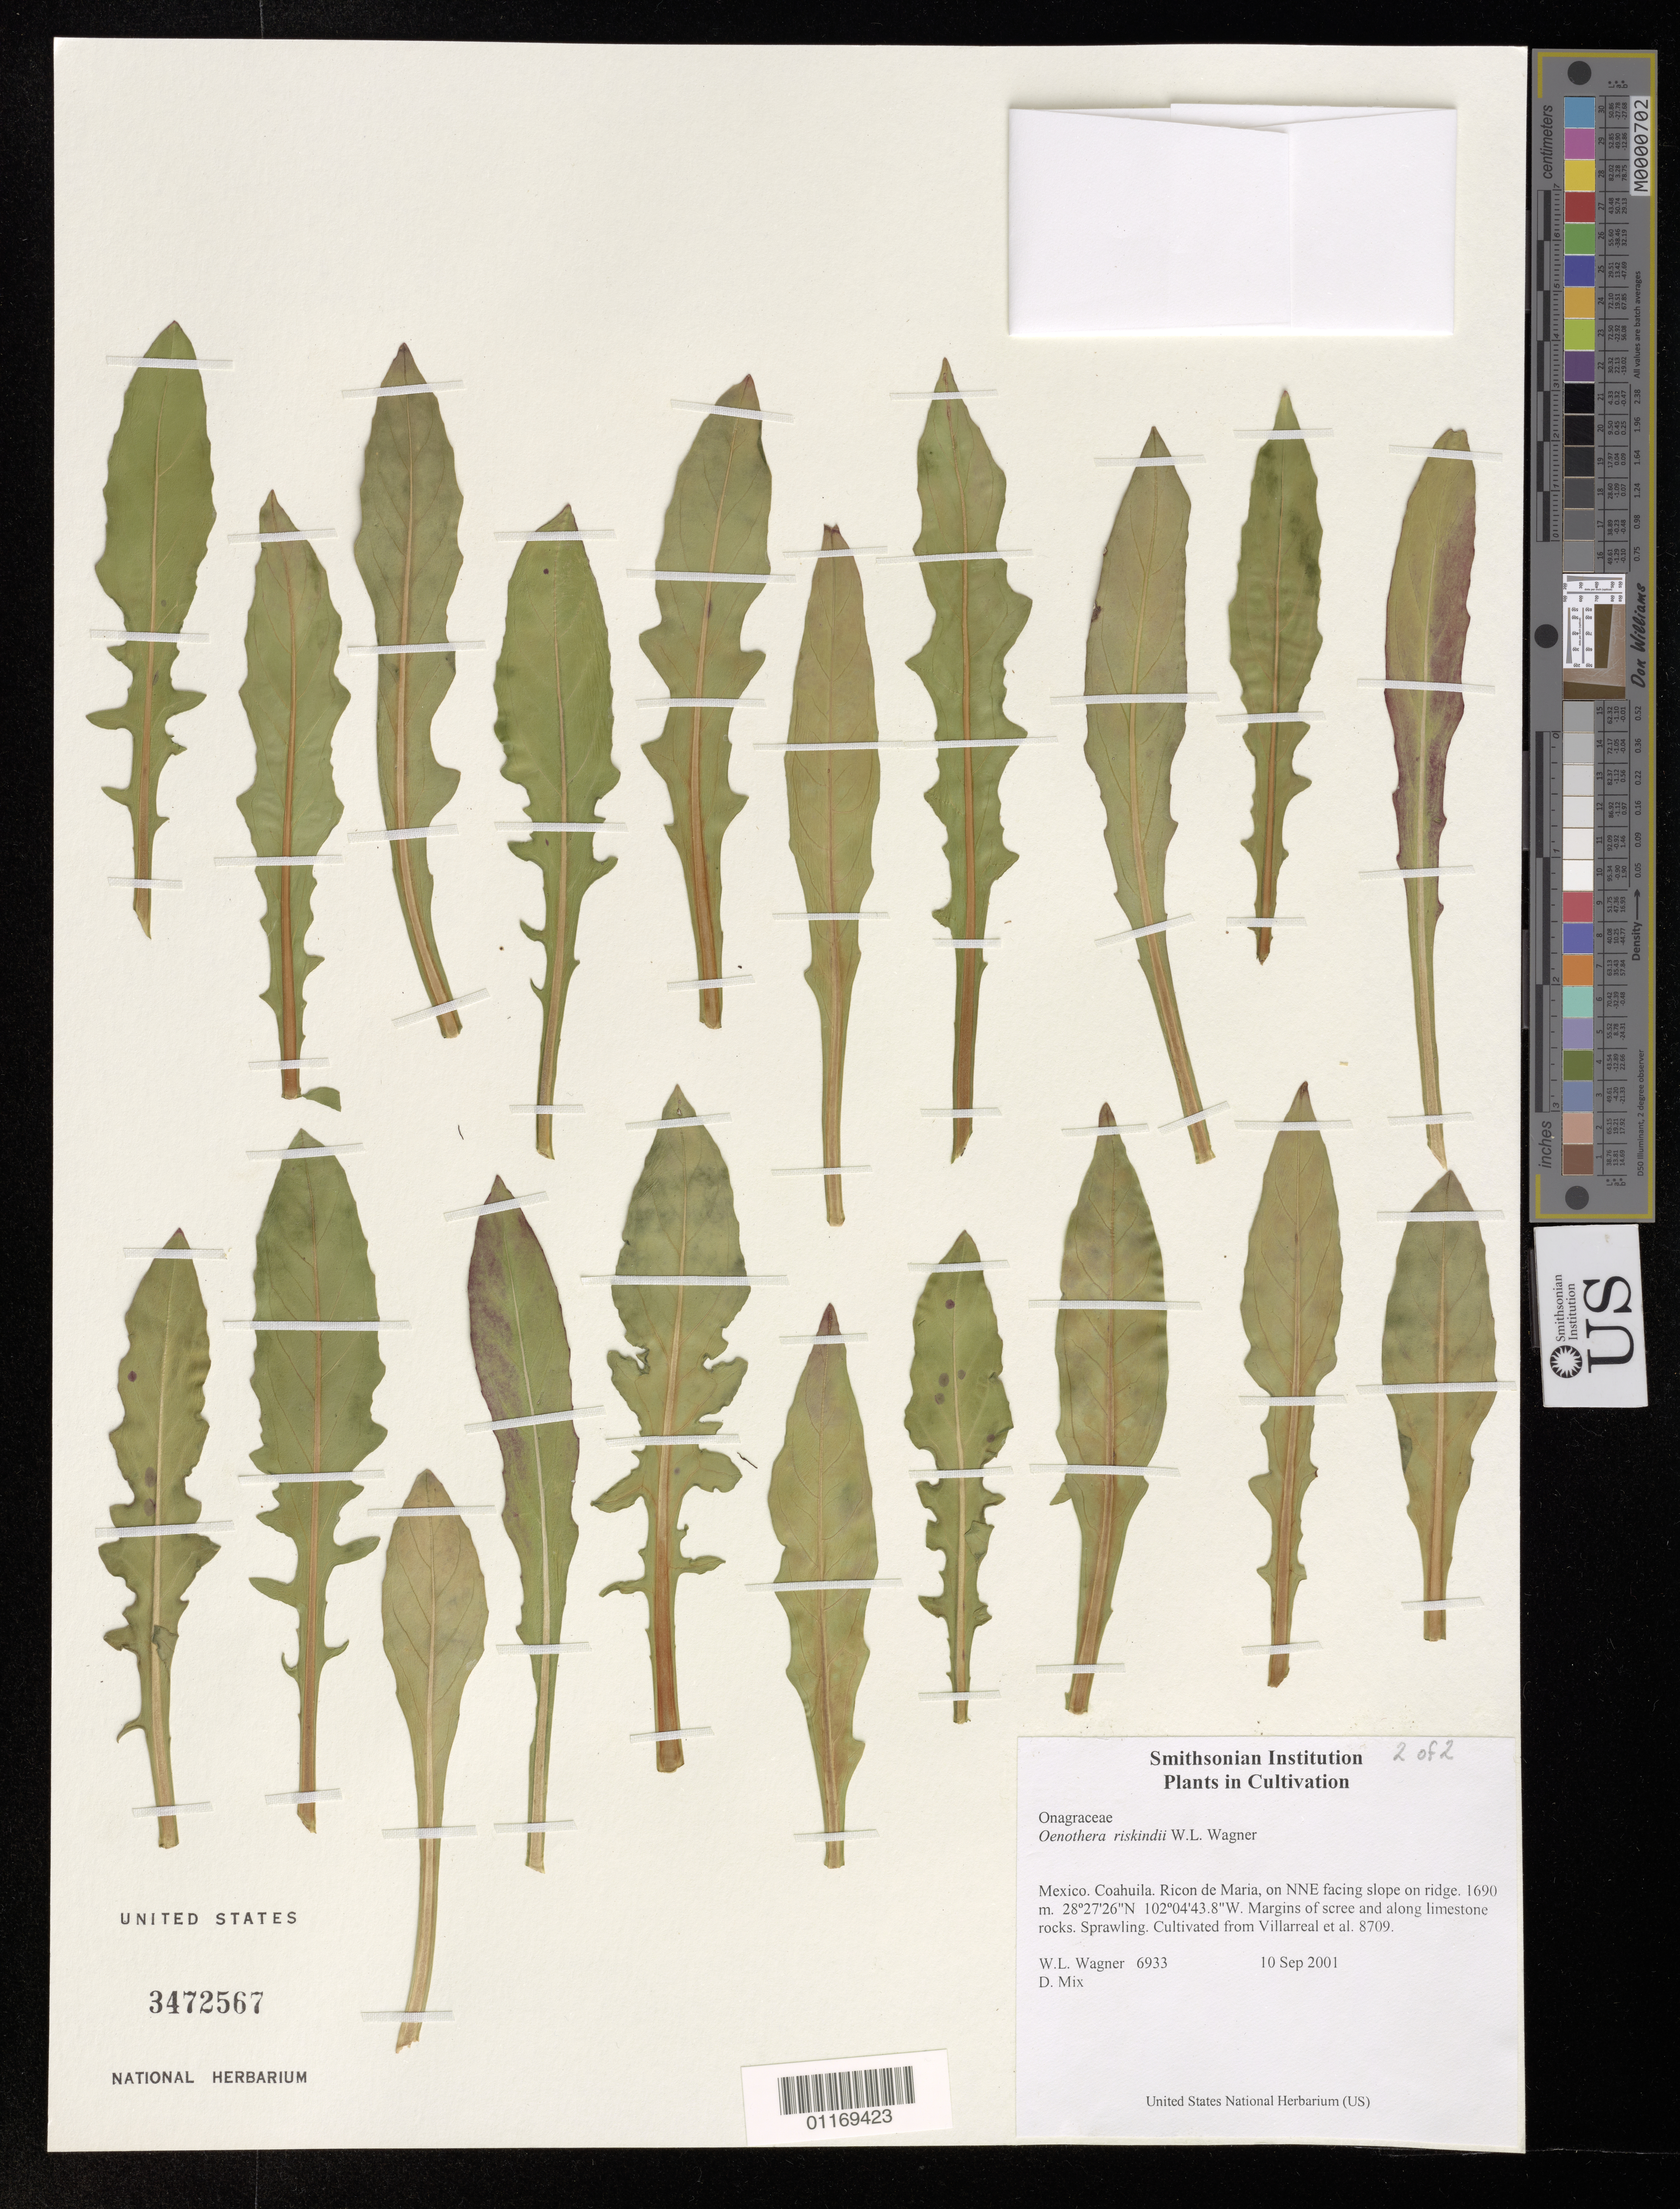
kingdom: Plantae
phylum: Tracheophyta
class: Magnoliopsida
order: Myrtales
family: Onagraceae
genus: Oenothera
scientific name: Oenothera riskindii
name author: W.L. Wagner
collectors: W. L. Wagner & D. Mix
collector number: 6933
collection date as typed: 10 Sep 2001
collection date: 2001-09-10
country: Mexico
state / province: Coahuila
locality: Ricon de Maria, on NNE facing slope on ridge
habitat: Margins of scree and along limestone rocks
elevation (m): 1690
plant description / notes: ARIZ, CIIDIR, GH, IBUG, IEB, K, MEXU, MICH, MO, NM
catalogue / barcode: US 3472567